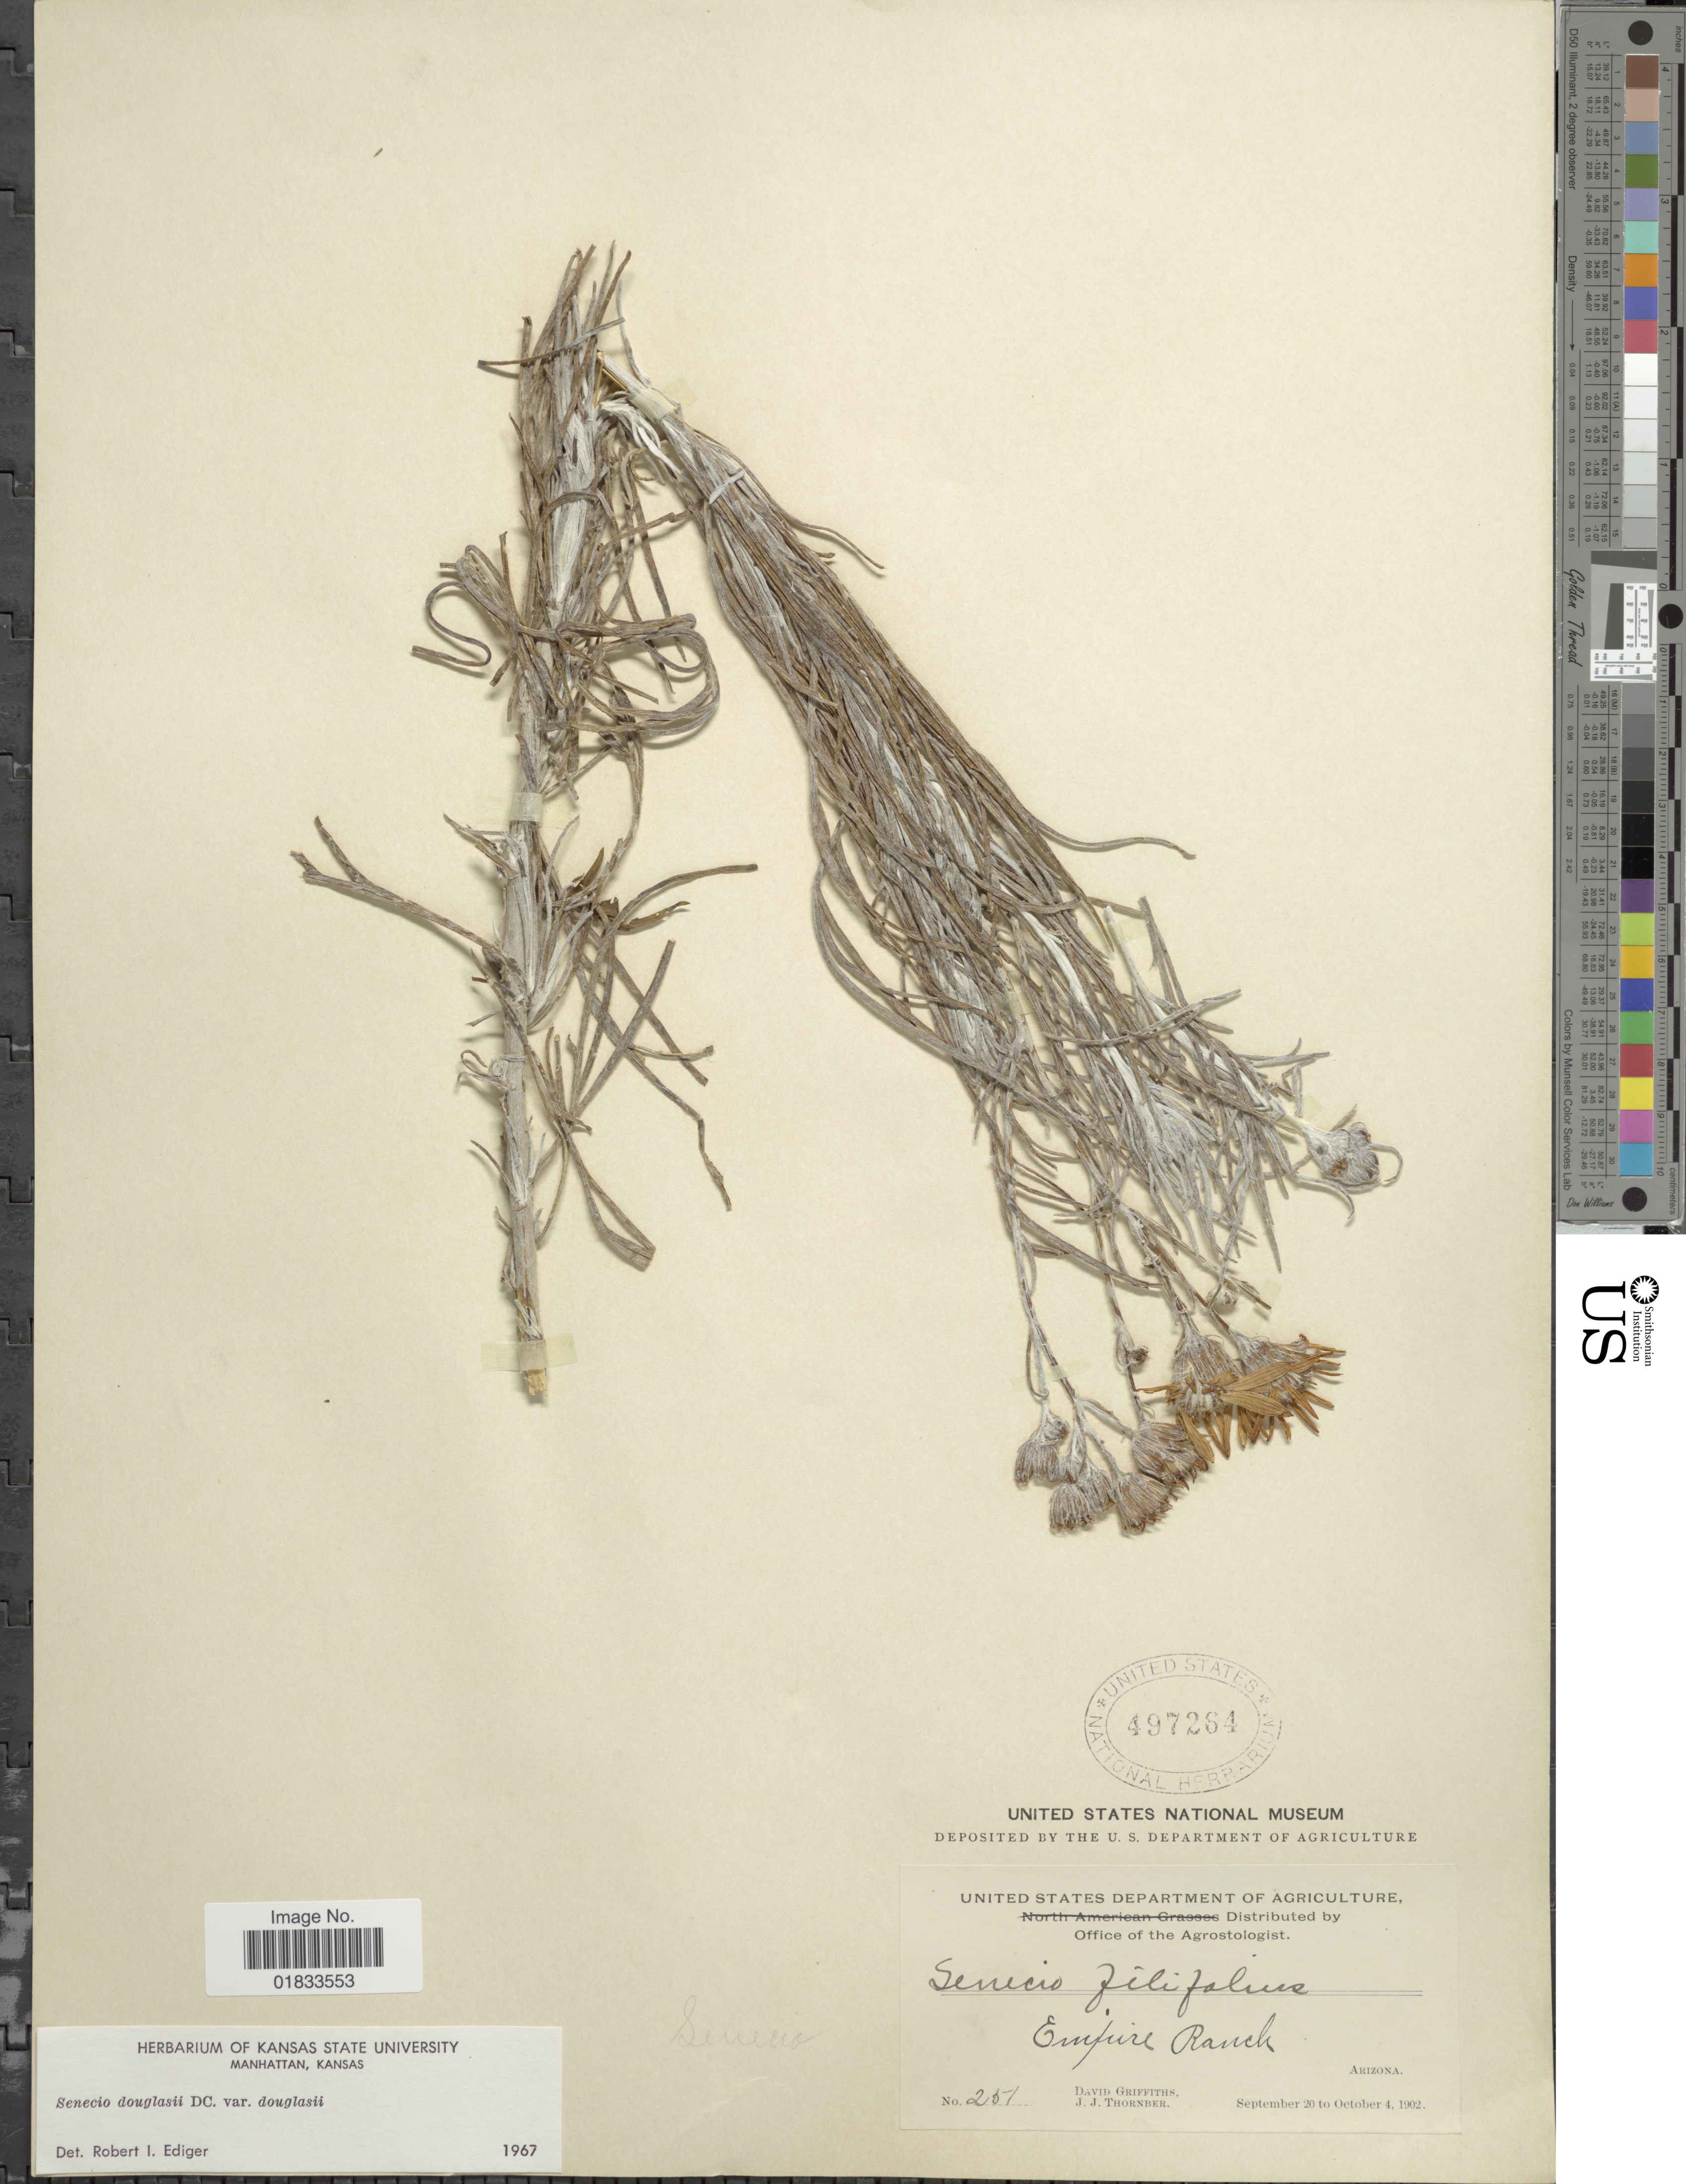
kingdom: Plantae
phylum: Tracheophyta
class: Magnoliopsida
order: Asterales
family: Asteraceae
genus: Senecio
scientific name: Senecio flaccidus var. douglasii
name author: (DC.) B.L. Turner & T.M. Barkley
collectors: D. Griffiths & J. Thornber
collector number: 251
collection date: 1902-09-20/1902-10-04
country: United States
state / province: Arizona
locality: Empire Ranch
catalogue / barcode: US 497264